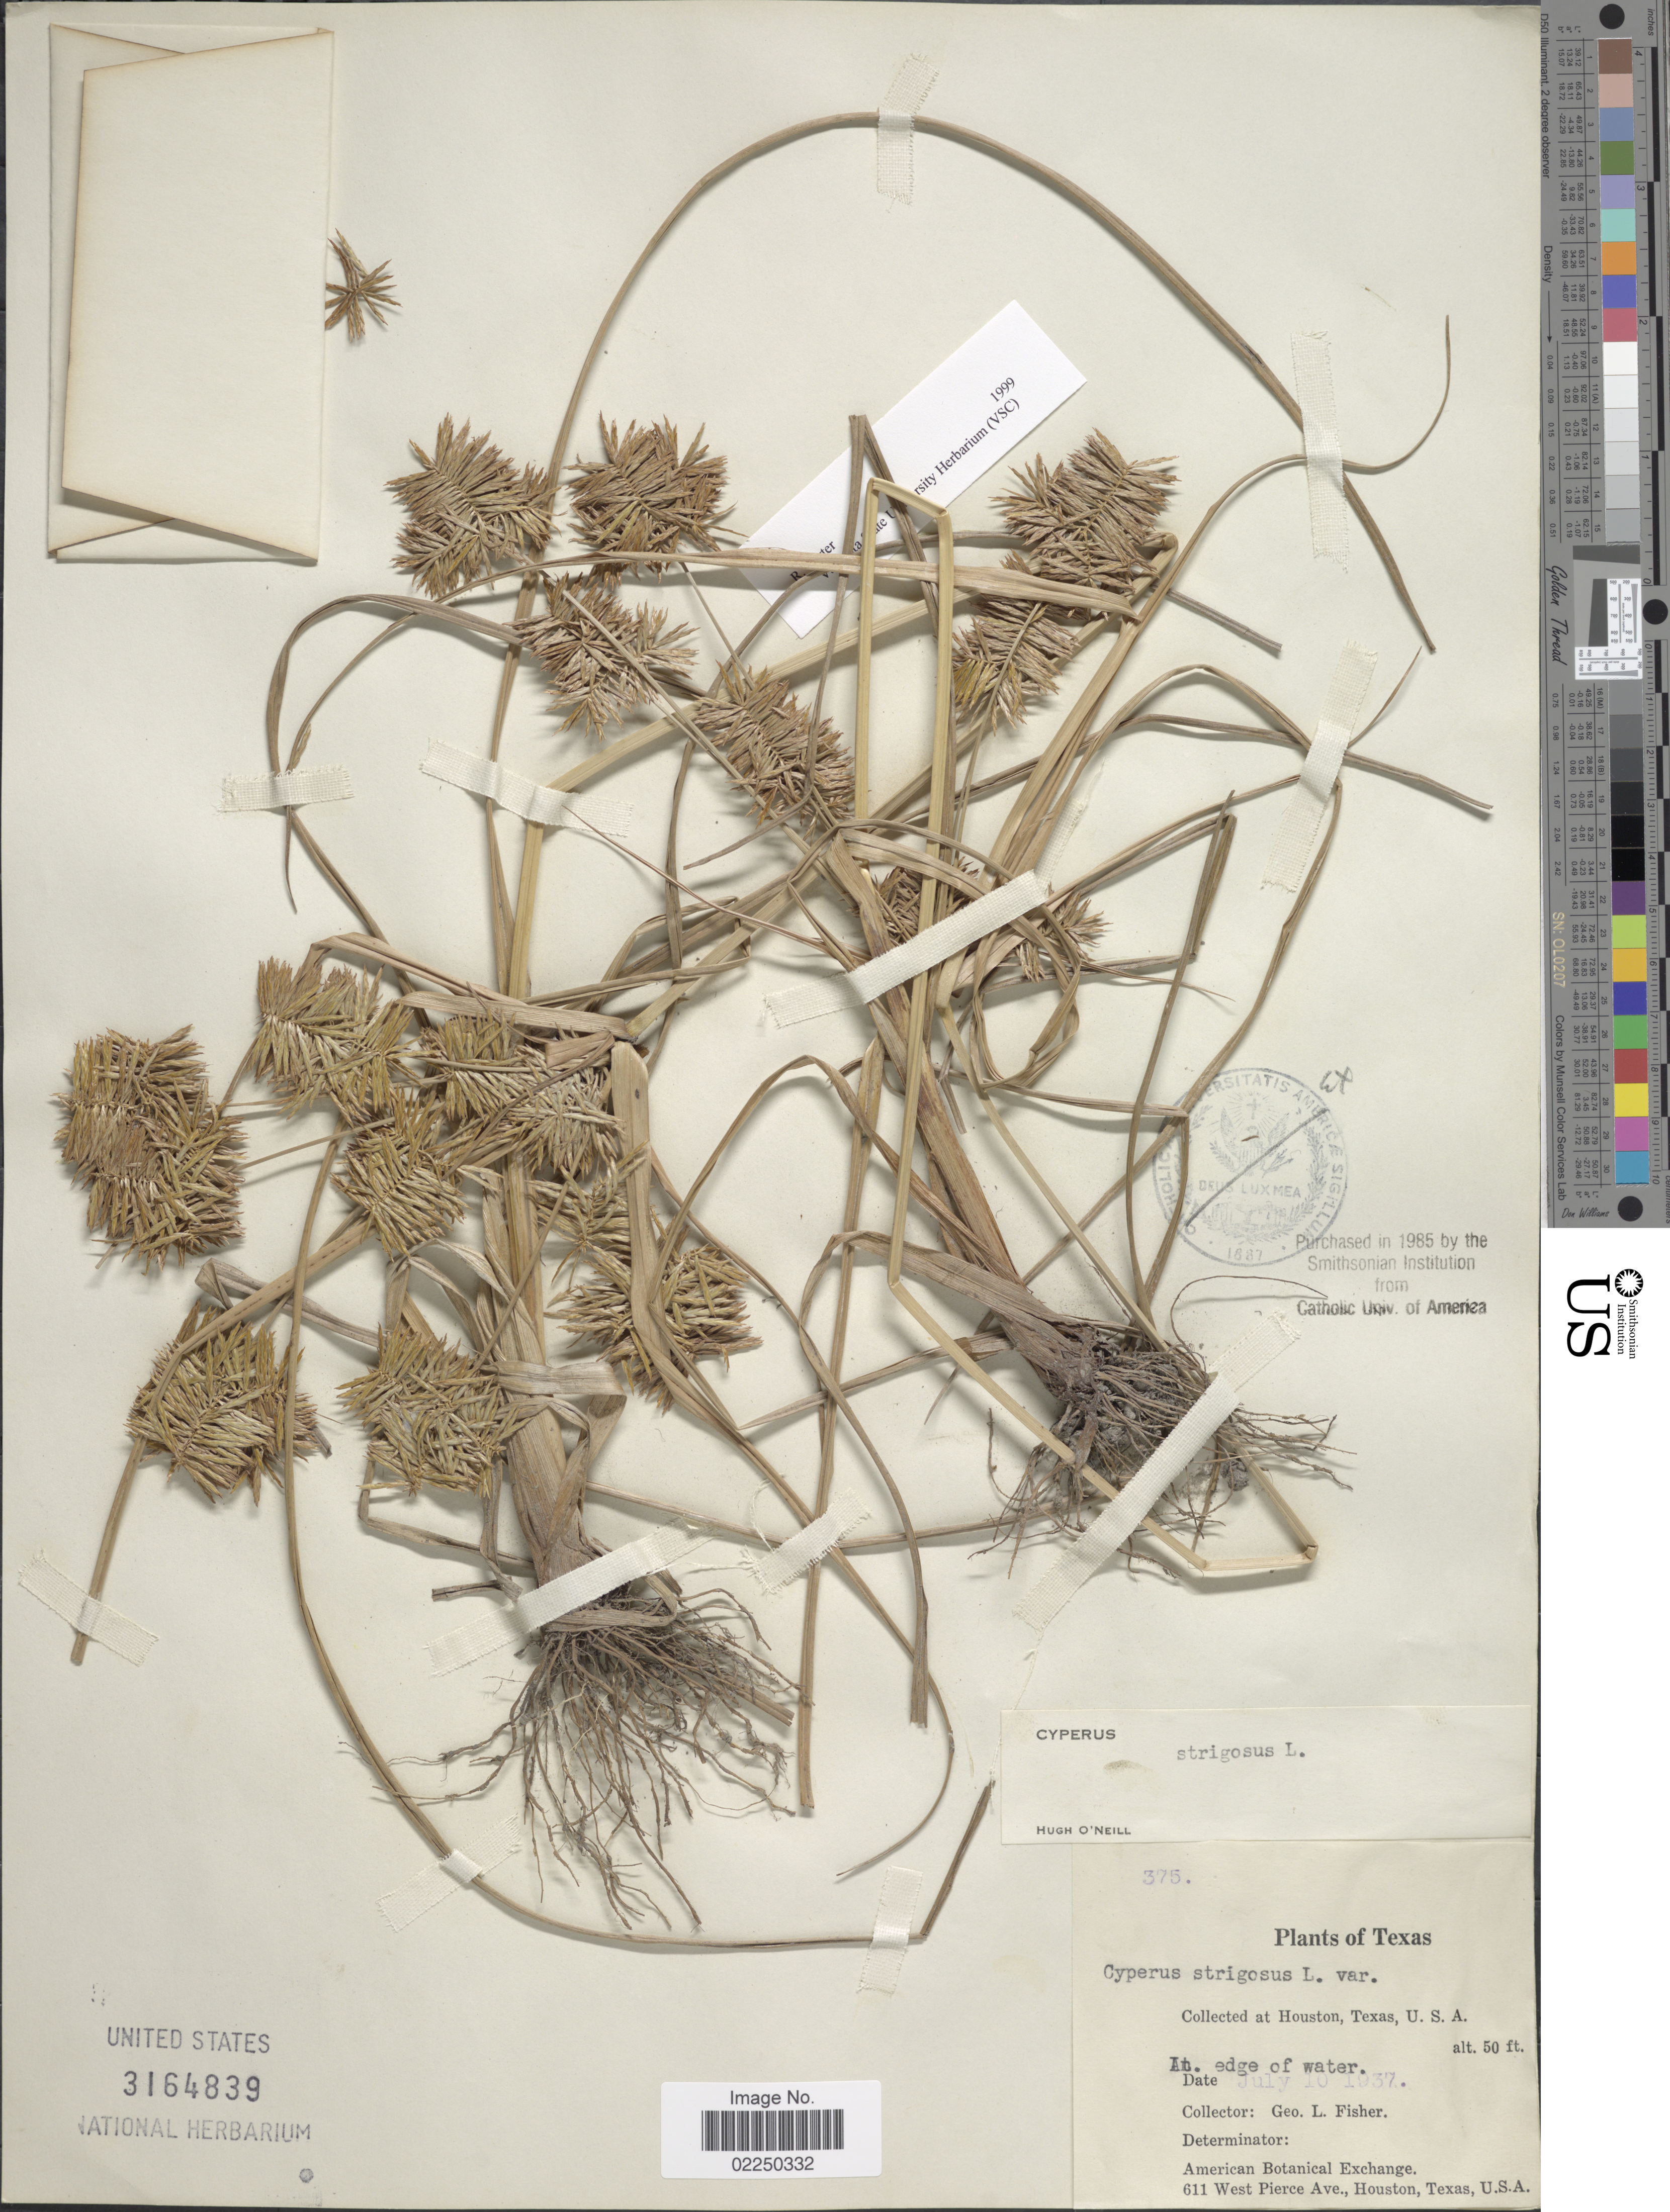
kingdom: Plantae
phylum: Tracheophyta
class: Liliopsida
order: Poales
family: Cyperaceae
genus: Cyperus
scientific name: Cyperus strigosus L.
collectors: G. L. Fisher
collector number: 375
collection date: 1937-07-10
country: United States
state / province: Texas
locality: Houston, at edge of water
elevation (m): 15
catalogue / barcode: US 3164839